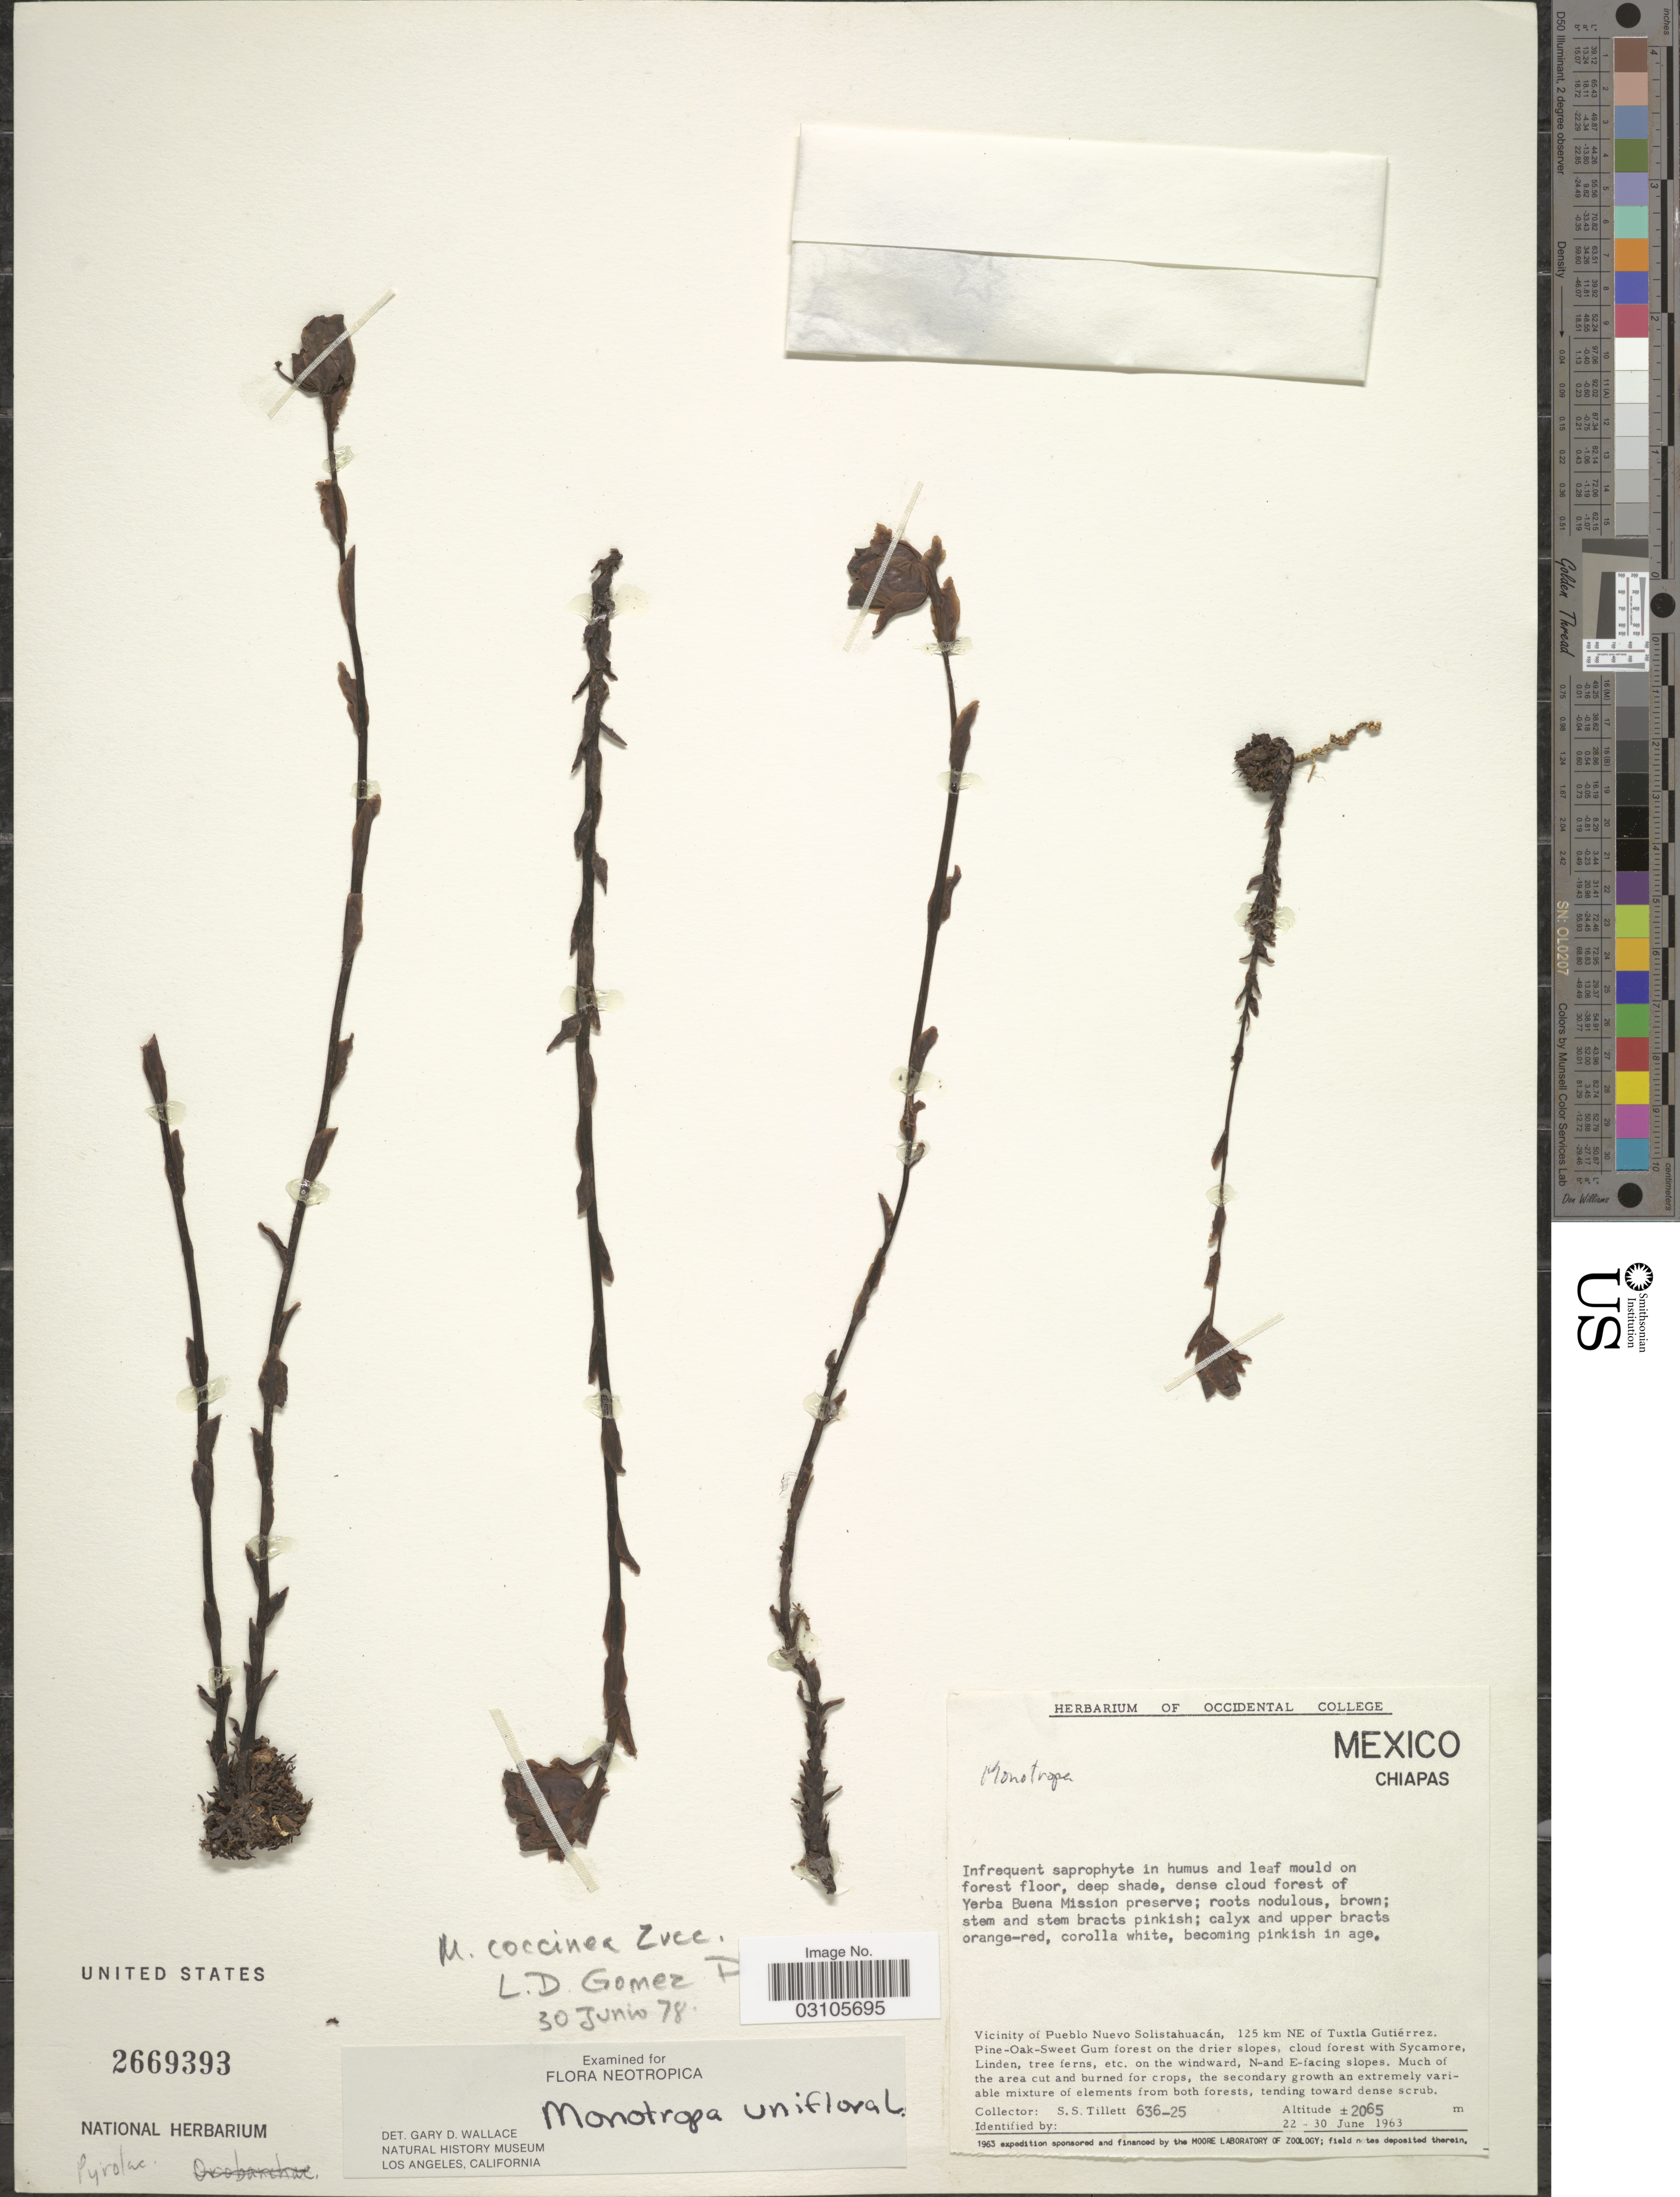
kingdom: Plantae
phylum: Tracheophyta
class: Magnoliopsida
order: Ericales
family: Ericaceae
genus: Monotropa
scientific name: Monotropa uniflora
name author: L.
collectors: S. S. Tillett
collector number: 636-25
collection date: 1963-06-22/1963-06-30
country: Mexico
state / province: Chiapas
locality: Yerba Buena Mission preserve. Vicinity of Pueblo Nuevo Solistahuacán, 125 km NE of Tuxtla Gutiérrez.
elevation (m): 2065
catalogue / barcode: US 2669393